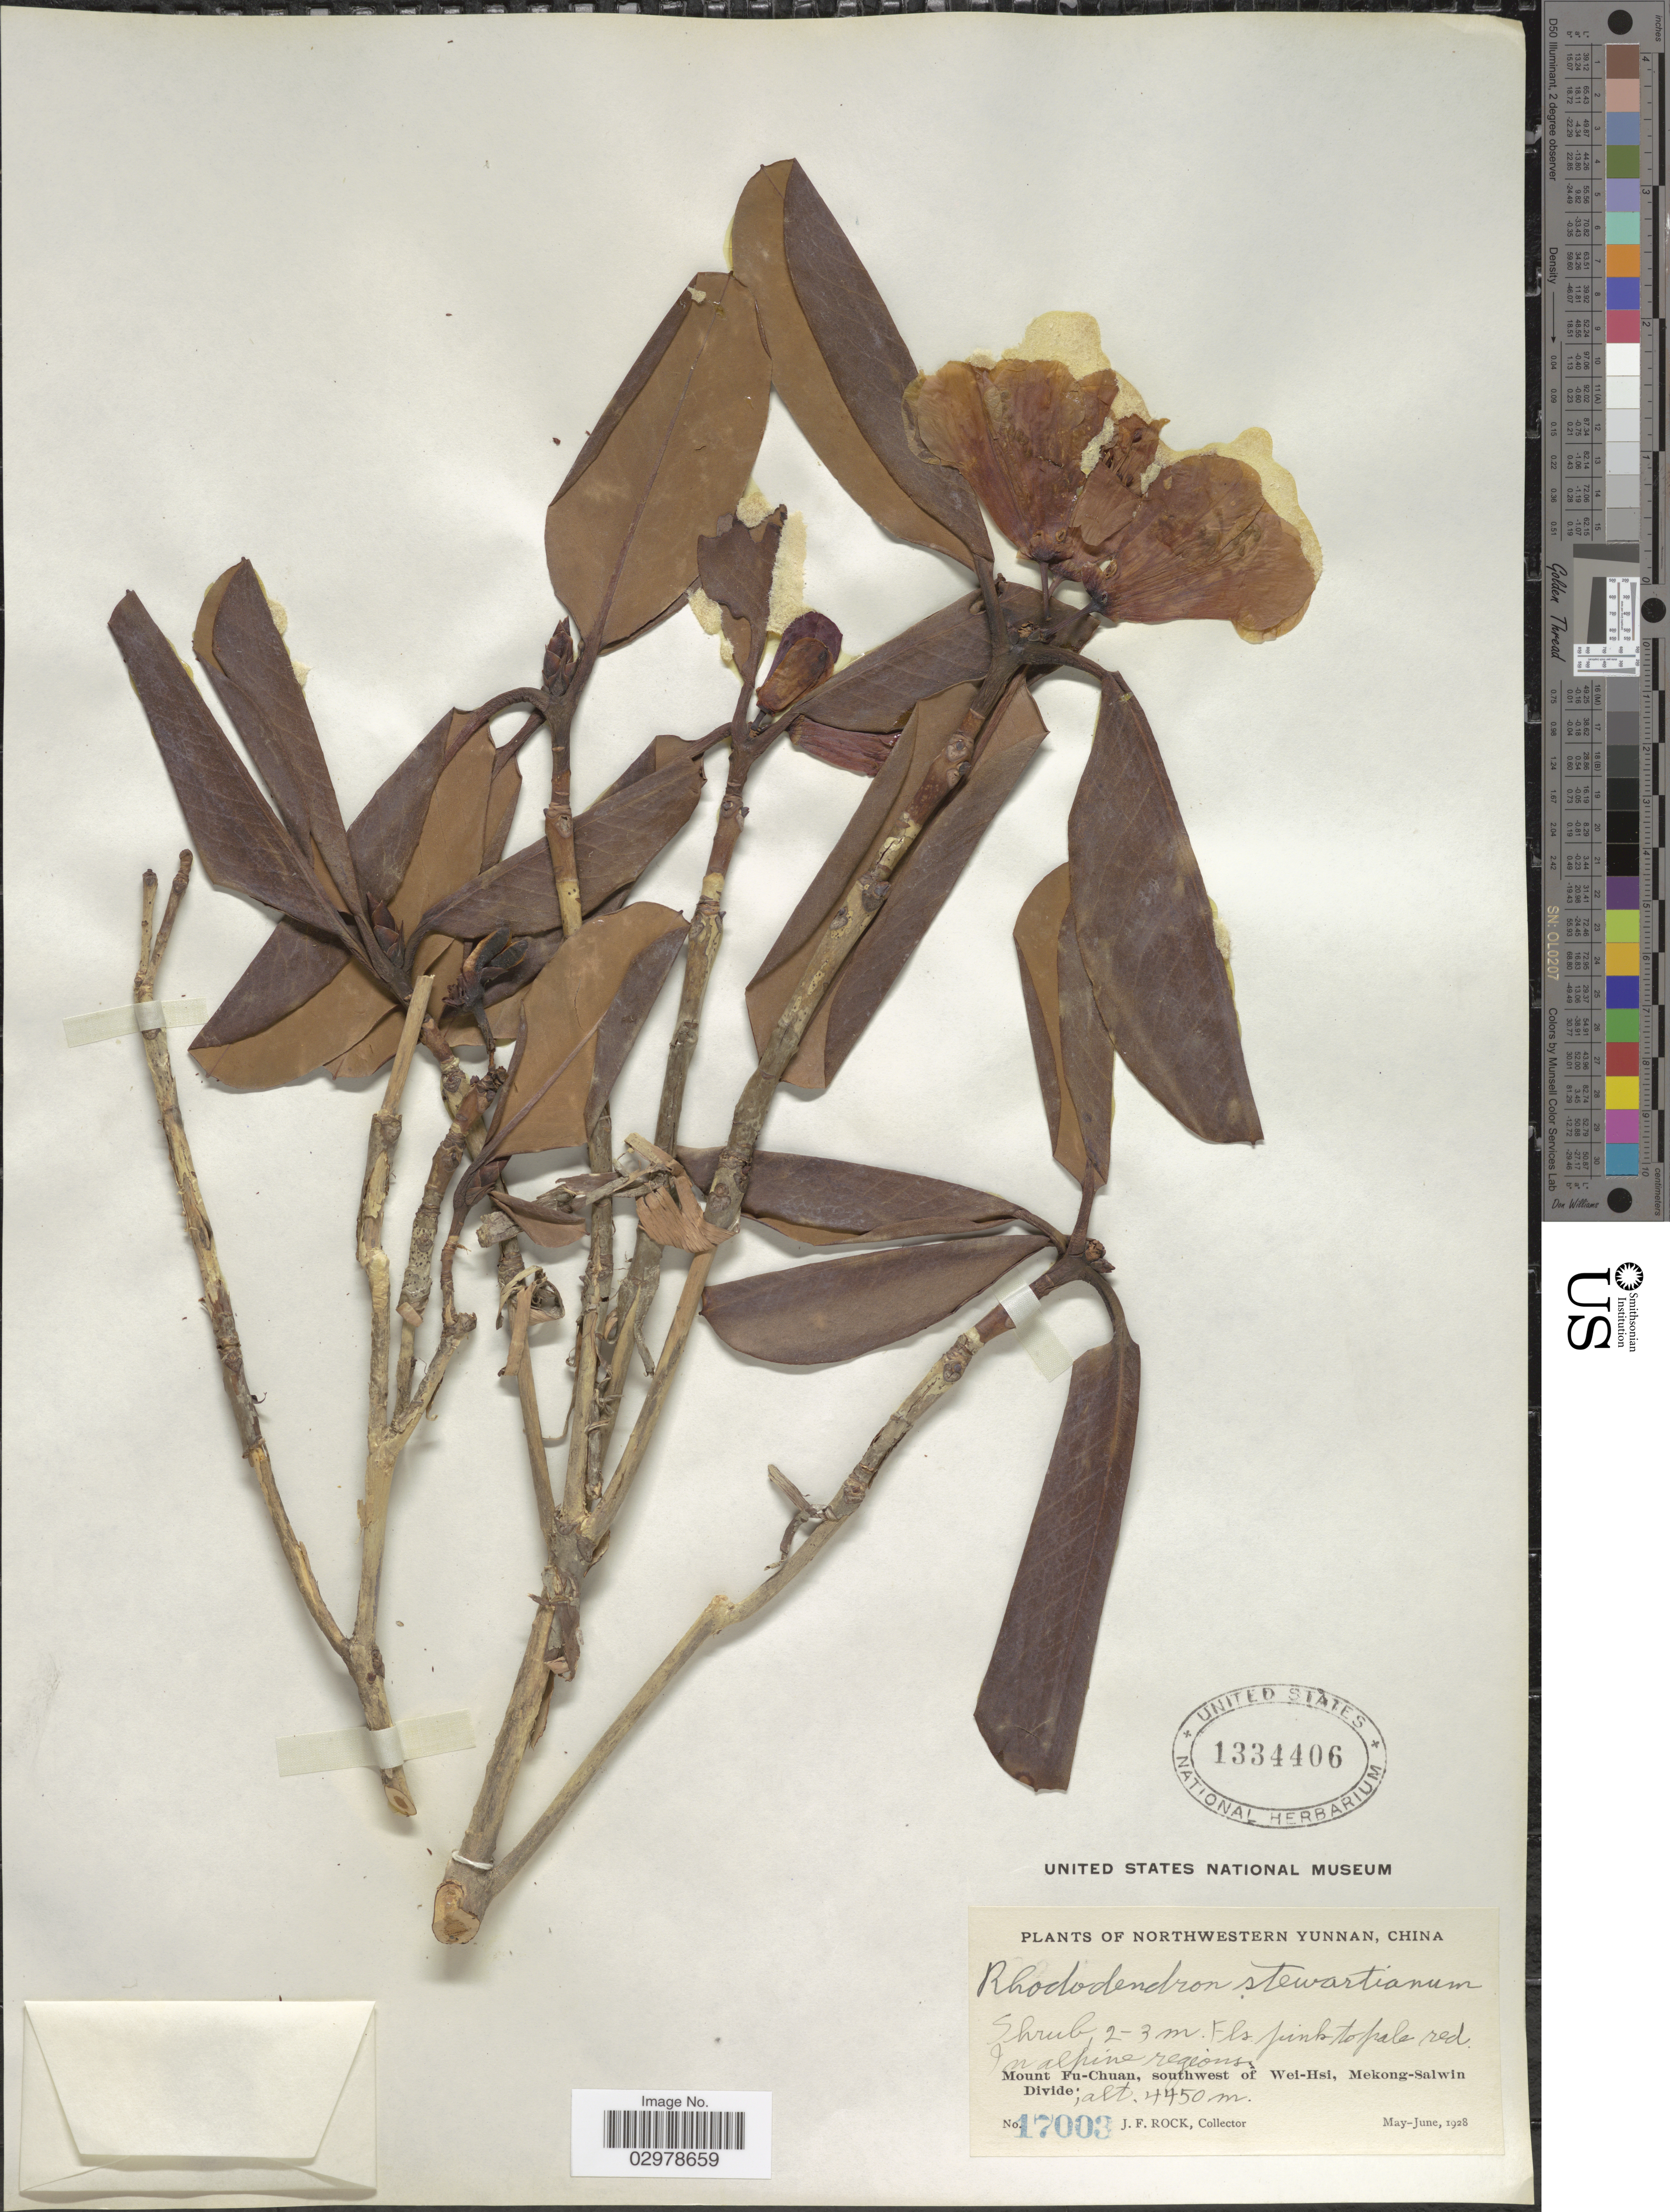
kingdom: Plantae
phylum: Tracheophyta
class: Magnoliopsida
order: Ericales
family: Ericaceae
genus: Rhododendron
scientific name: Rhododendron stewartianum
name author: Diels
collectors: J. Rock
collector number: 17003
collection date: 1928-05/1928-06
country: China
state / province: Yunnan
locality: Northwestern Yunnan. In alpine regions. Mount Fu-Chuan, southwest of Wei-Hsi, Mekong-Salwin Divide.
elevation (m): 4450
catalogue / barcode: US 1334406